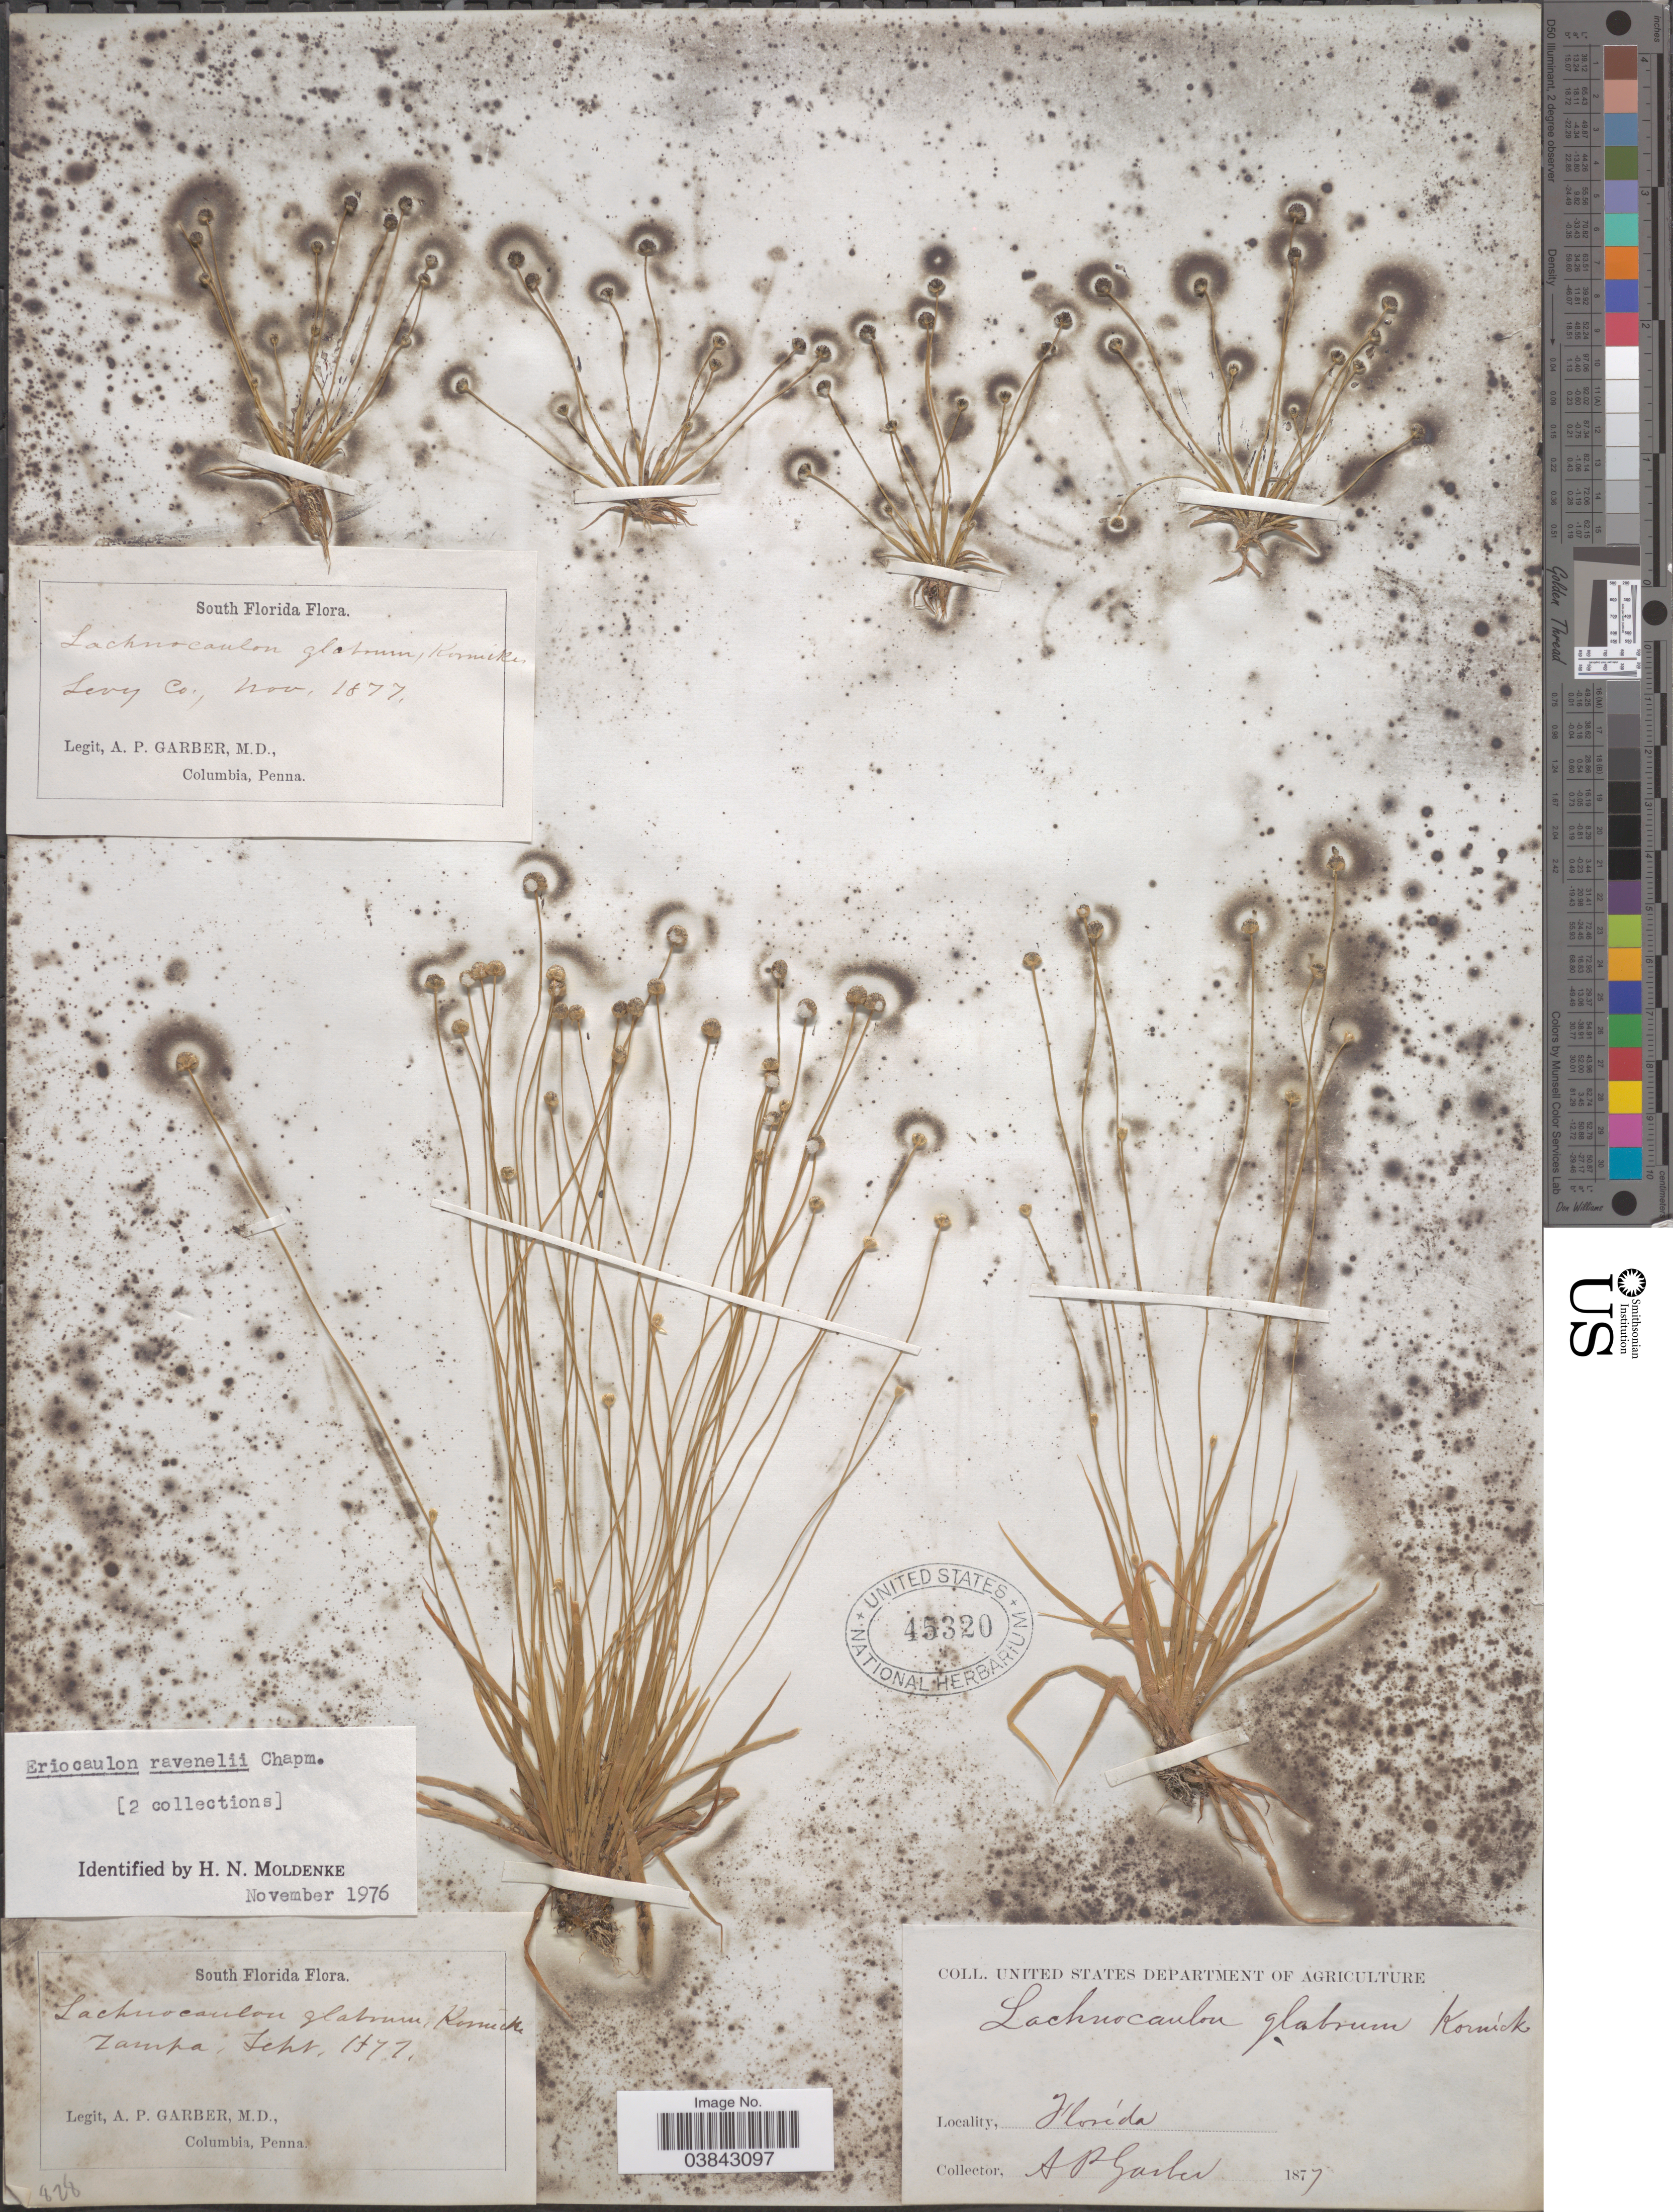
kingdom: Plantae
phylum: Tracheophyta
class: Liliopsida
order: Poales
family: Eriocaulaceae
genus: Eriocaulon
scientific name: Eriocaulon ravenelii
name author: Chapm.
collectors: A. P. Garber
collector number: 828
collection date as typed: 1877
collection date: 1877-09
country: United States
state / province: Florida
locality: South Florida. Levy Co. Tampa.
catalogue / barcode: US 45320